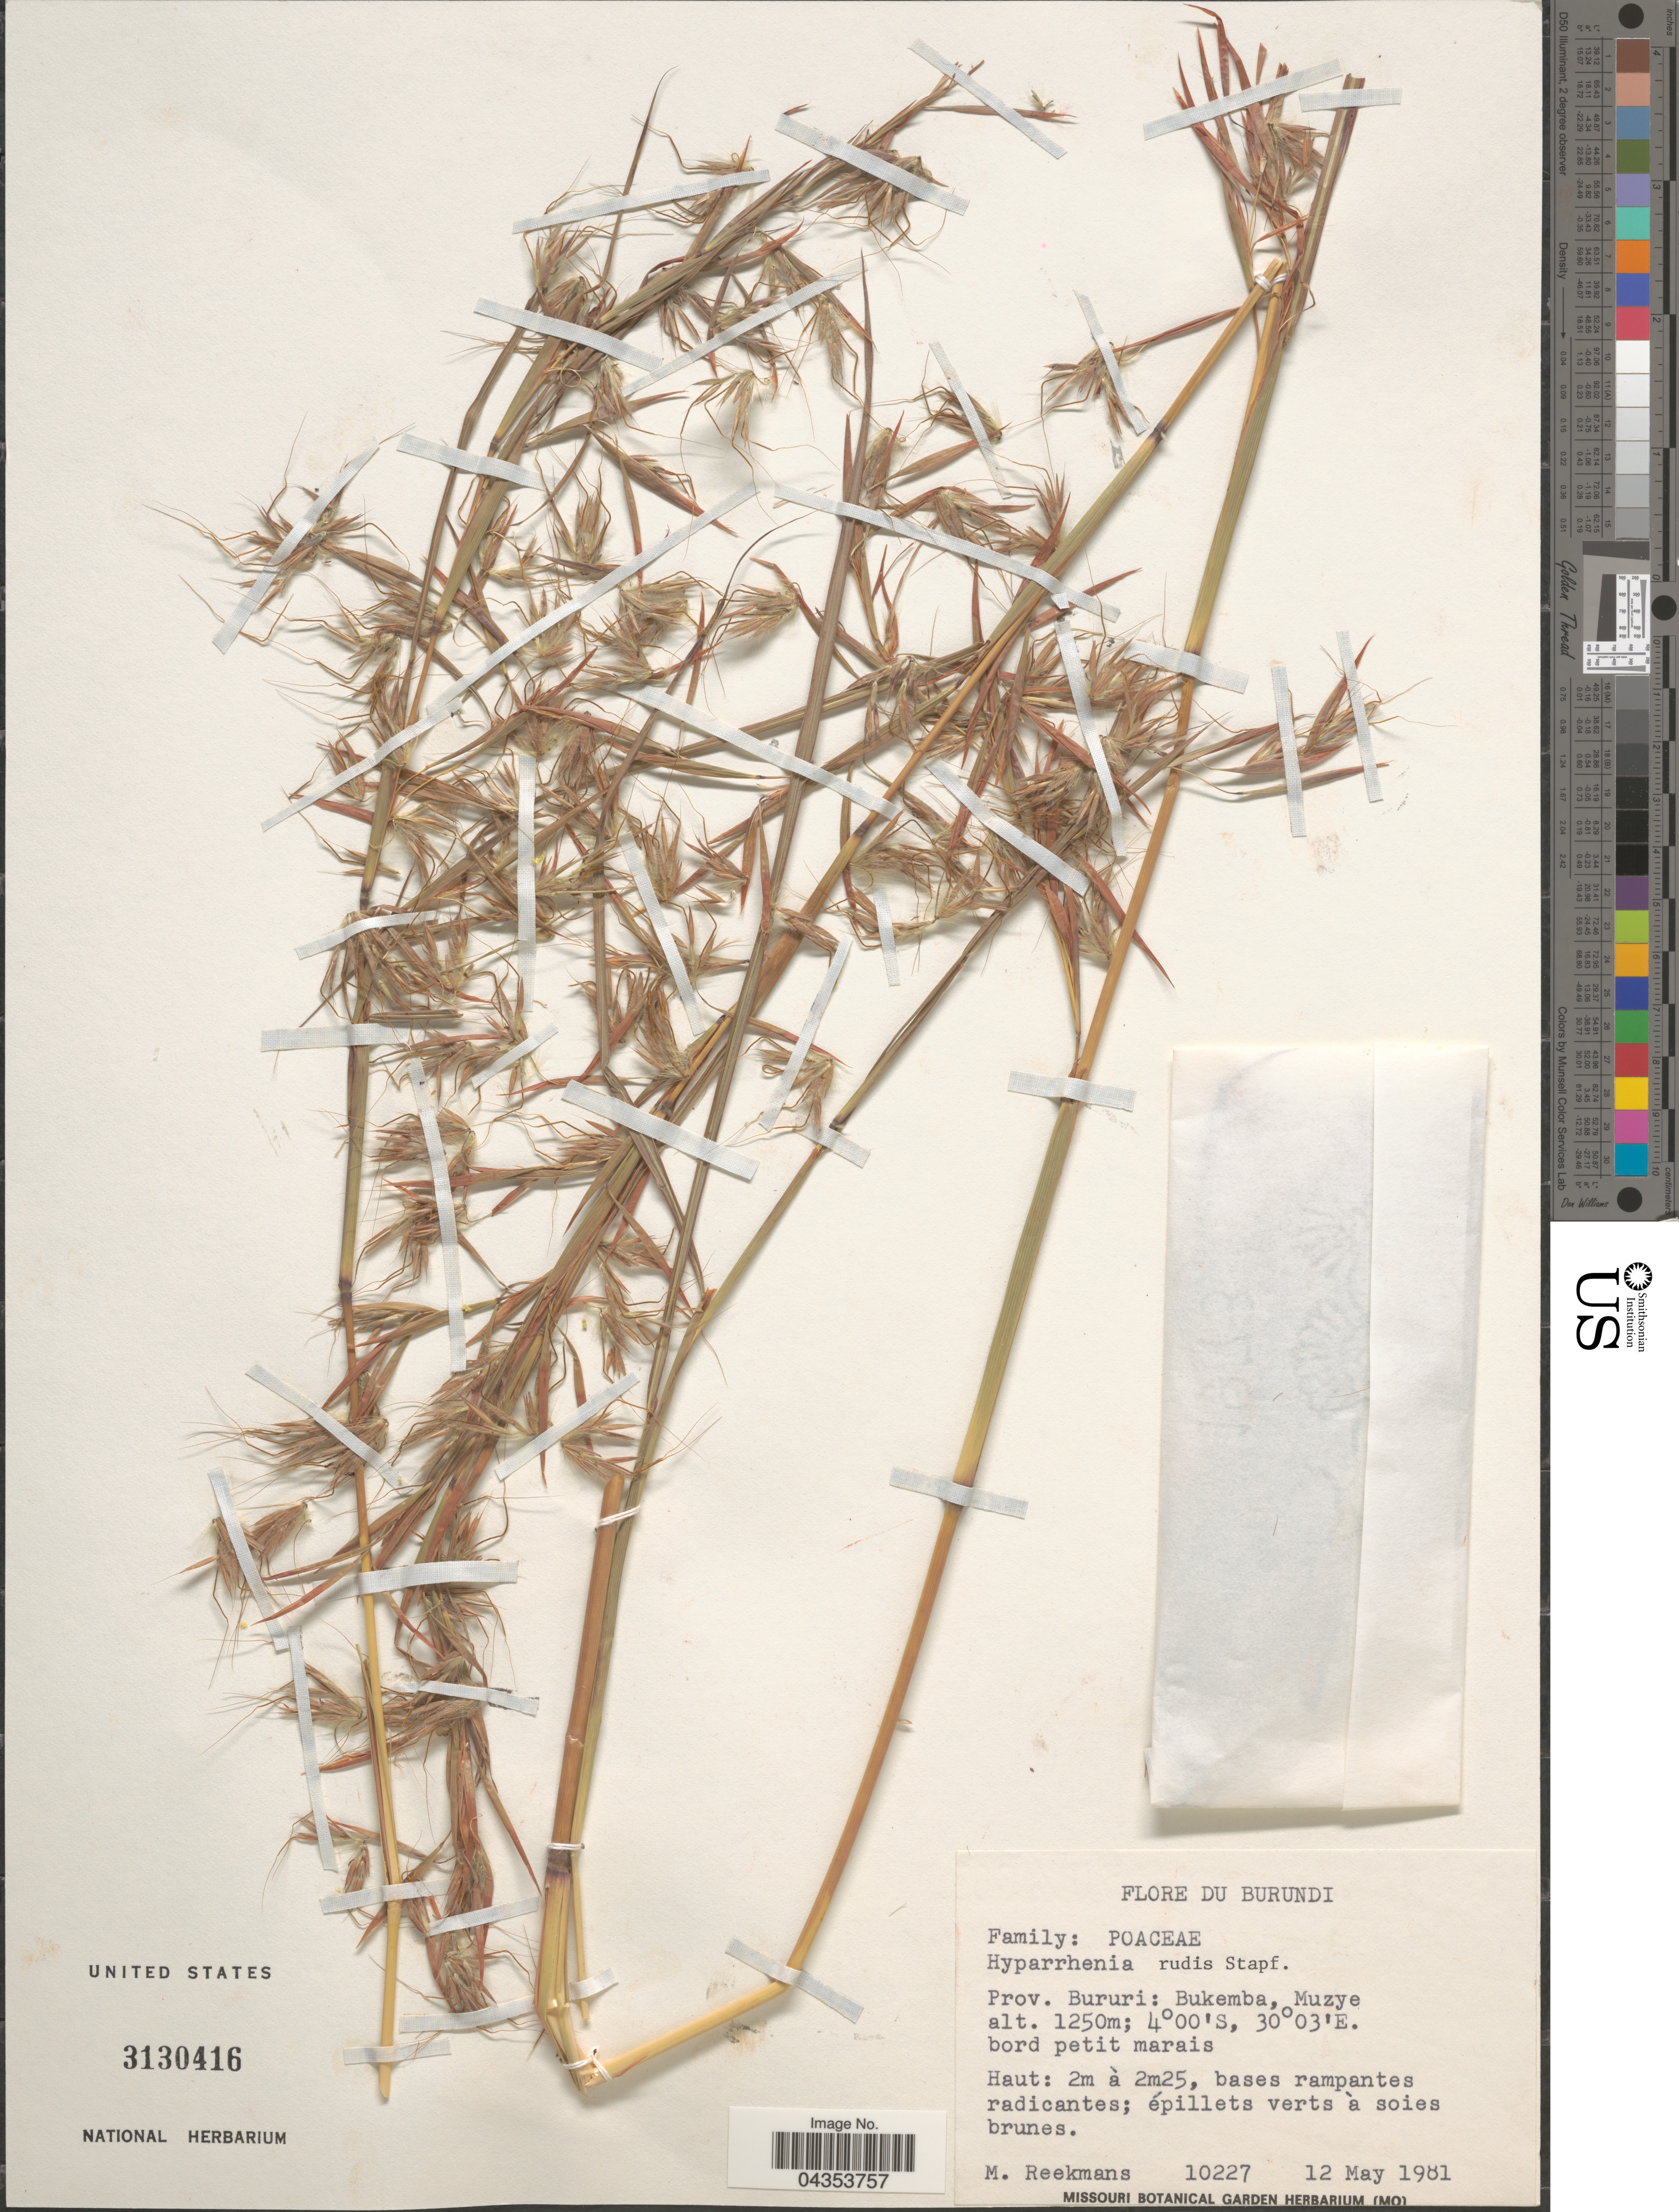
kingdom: Plantae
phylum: Tracheophyta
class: Liliopsida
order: Poales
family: Poaceae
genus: Hyparrhenia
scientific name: Hyparrhenia rudis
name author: Stapf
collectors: M. Reekmans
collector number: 10227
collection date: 1981-05-12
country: Burundi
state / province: Bururi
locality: Bukemba, Muzye.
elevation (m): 1250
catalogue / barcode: US 3130416